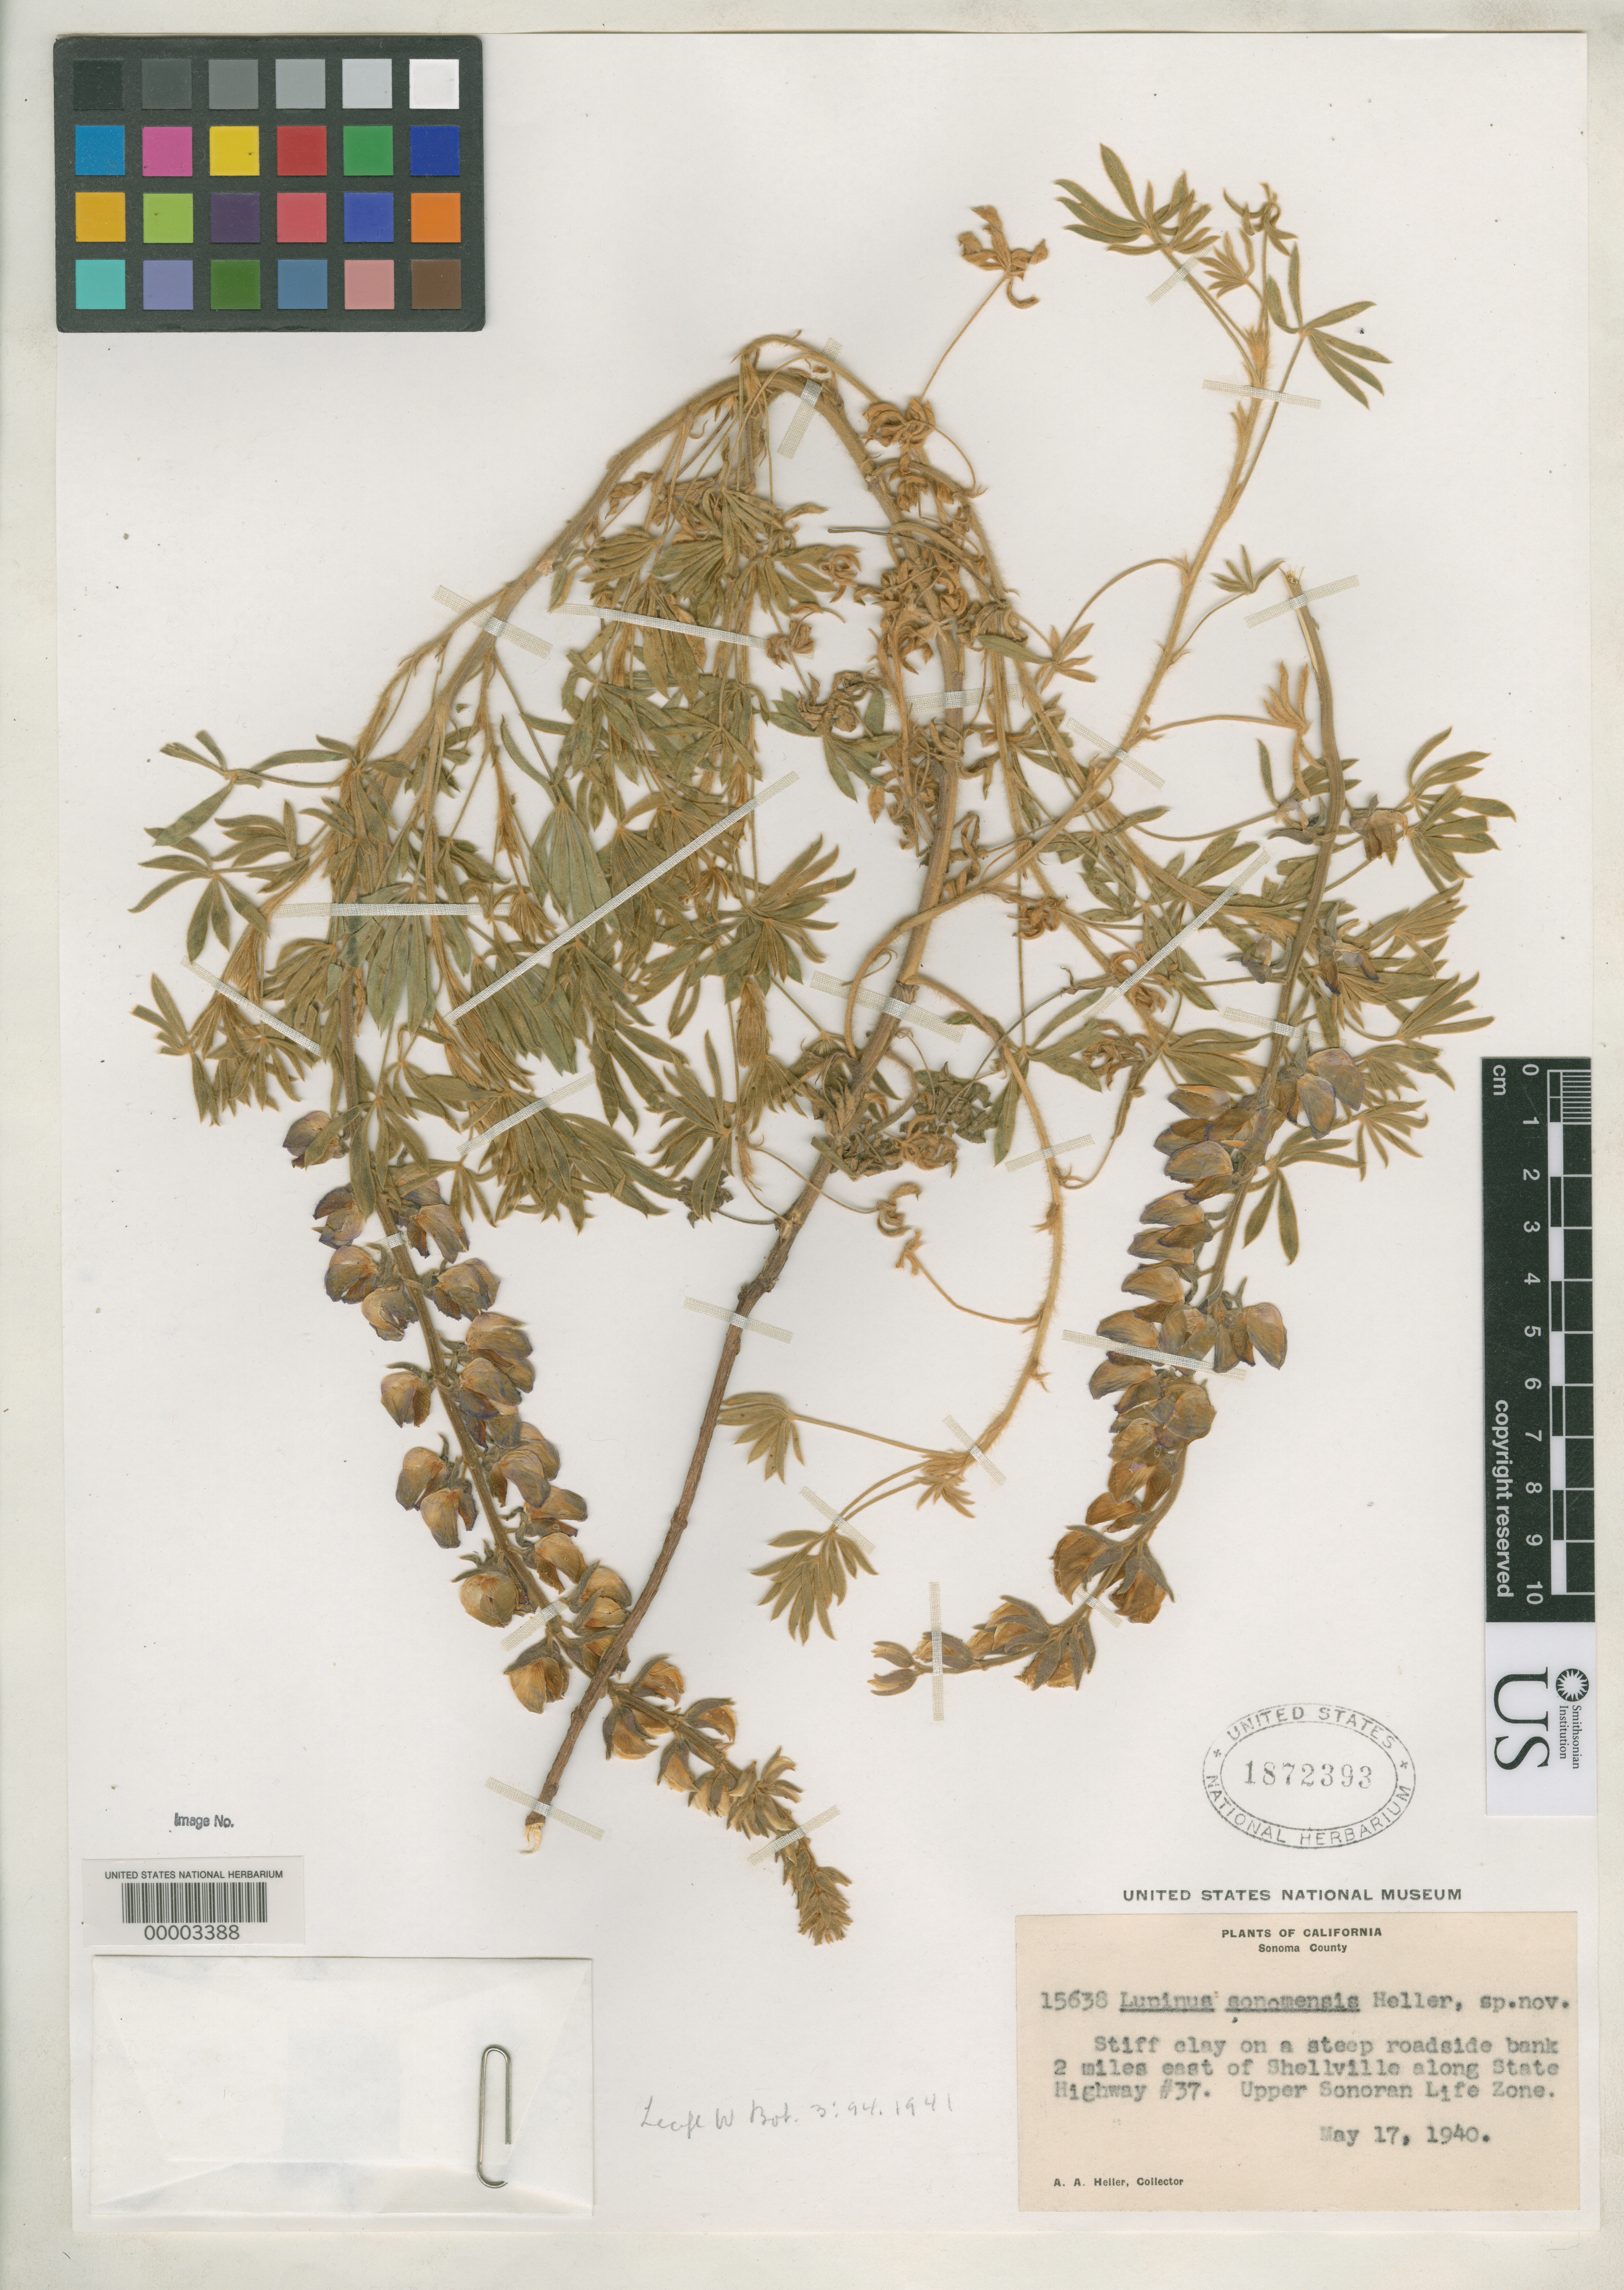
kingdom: Plantae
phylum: Tracheophyta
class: Magnoliopsida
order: Fabales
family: Fabaceae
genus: Lupinus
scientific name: Lupinus sonomensis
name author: A. Heller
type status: Type Collection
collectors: A. A. Heller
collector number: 15638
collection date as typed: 17 May 1940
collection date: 1940-05-17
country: United States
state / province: California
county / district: Sonoma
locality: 2 mi. E of Shellville, state highway 37.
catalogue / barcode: US 1872393